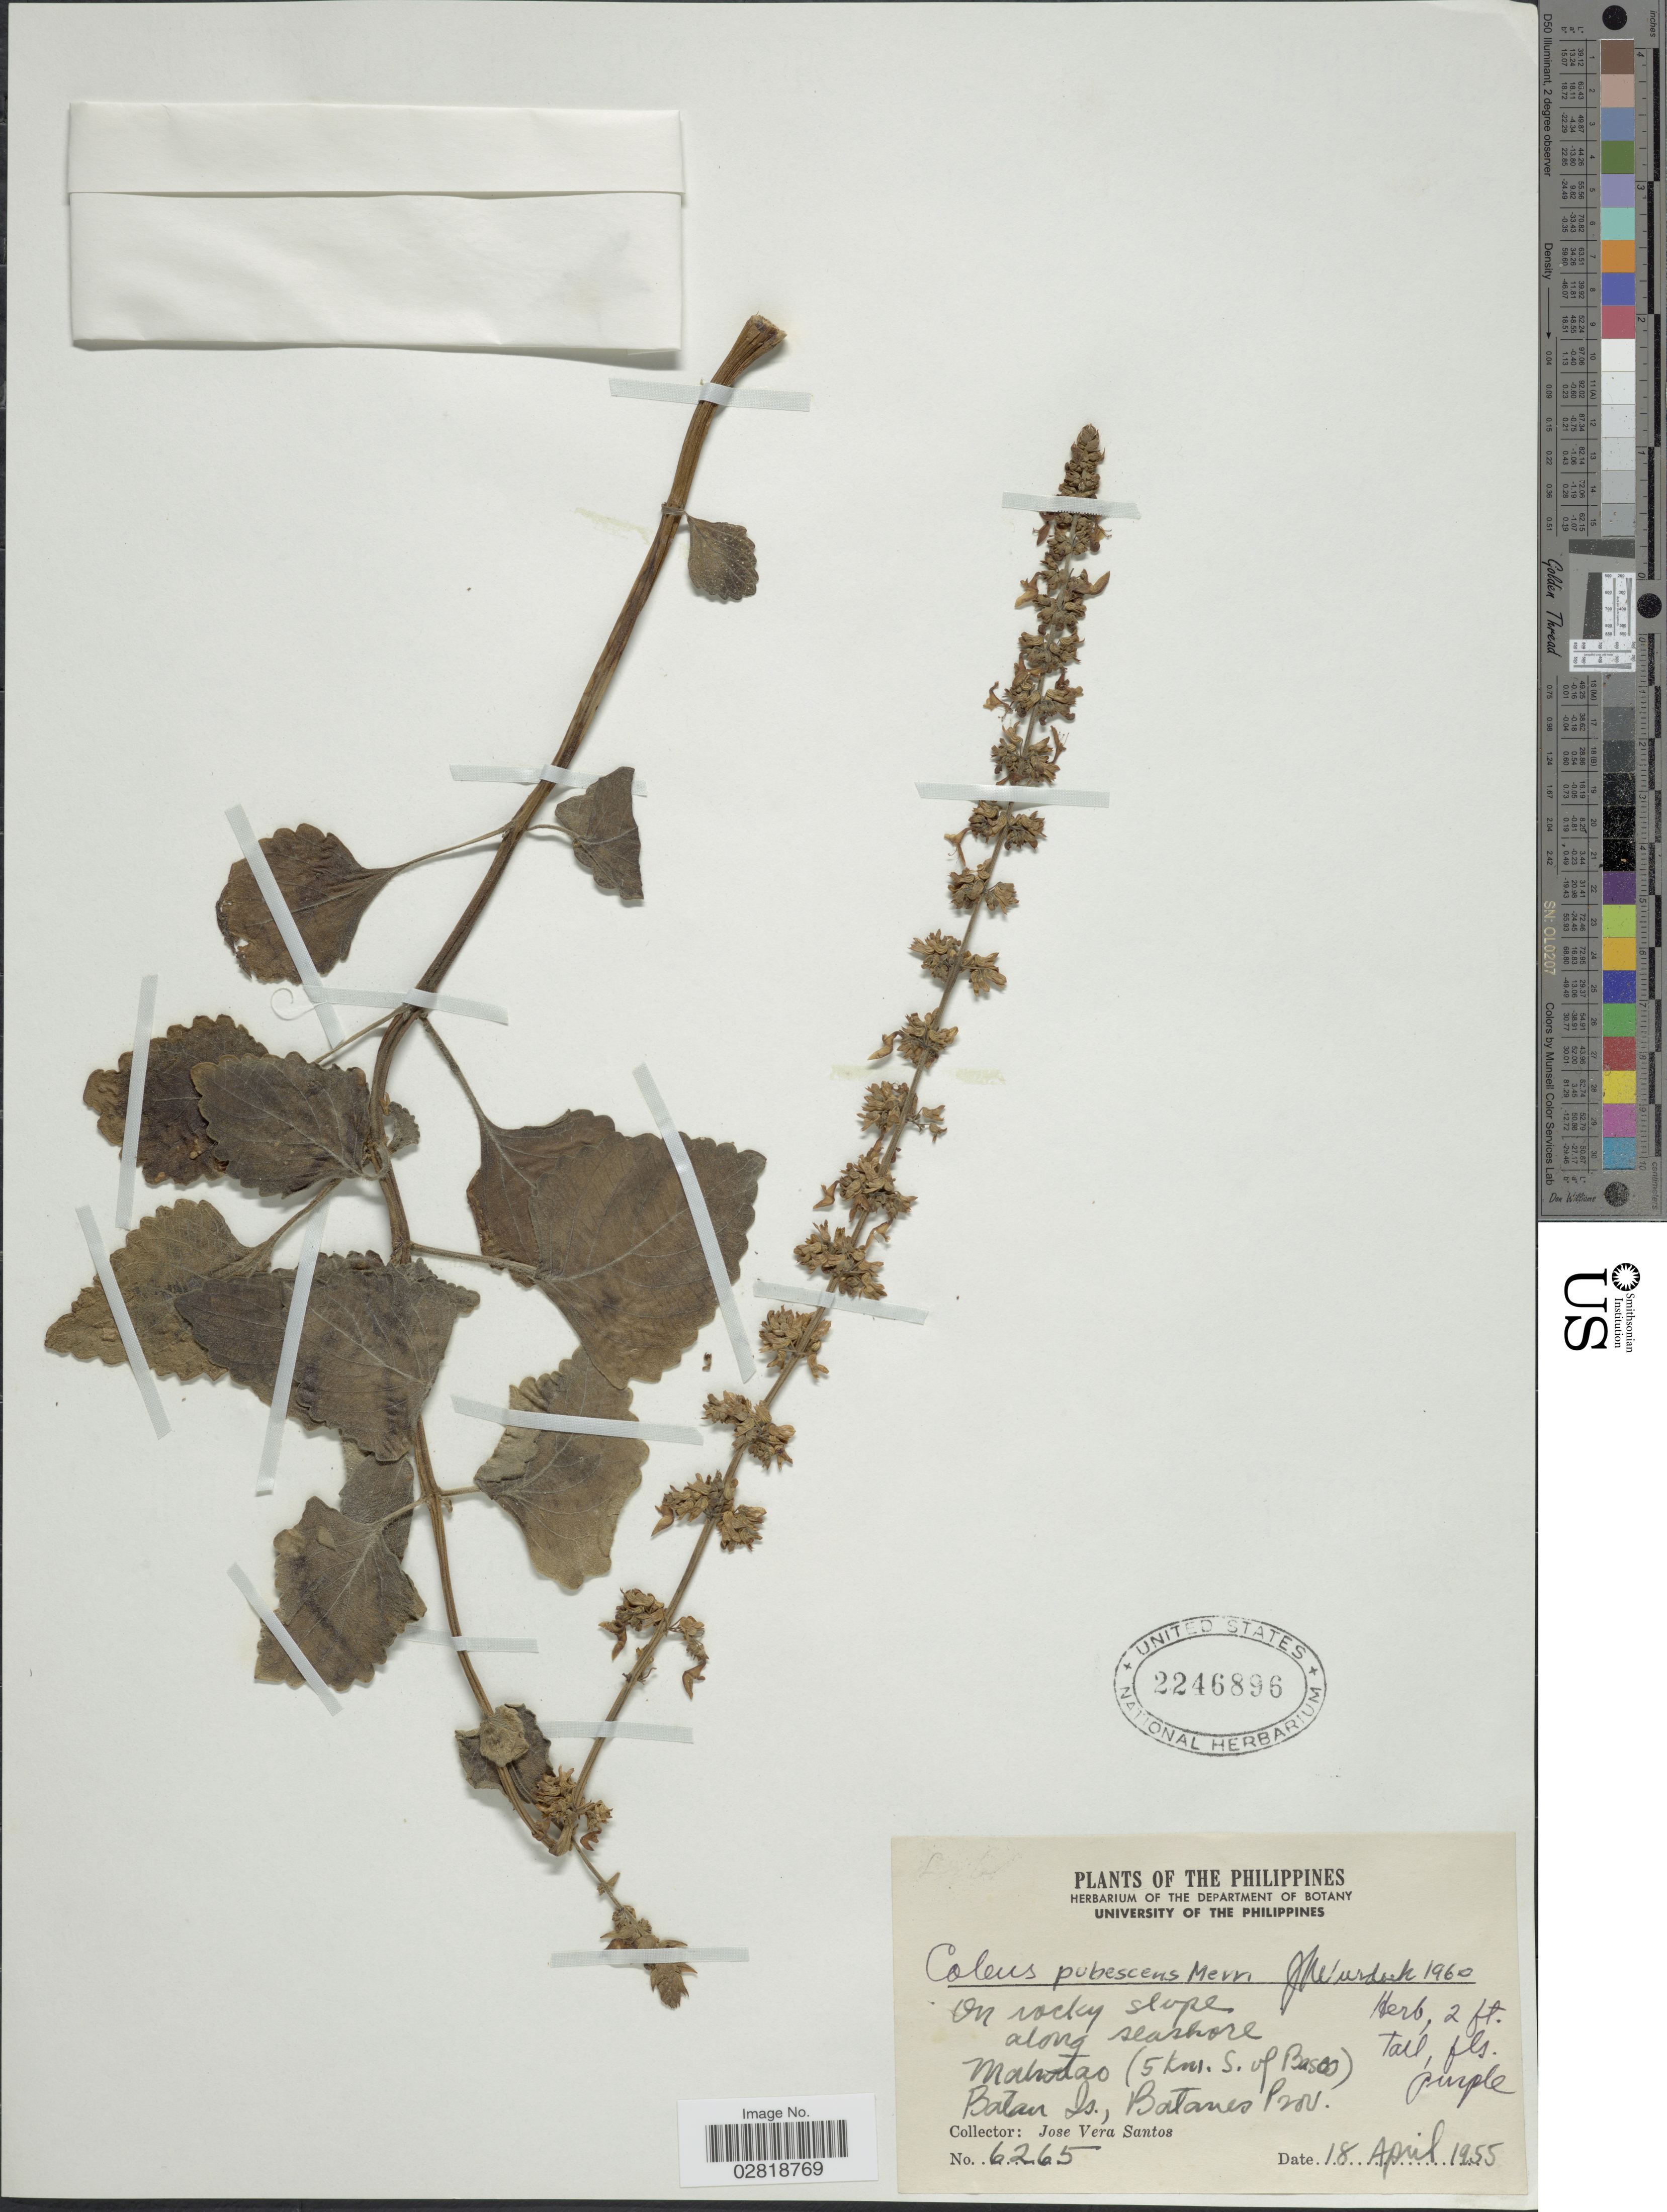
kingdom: Plantae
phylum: Tracheophyta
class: Magnoliopsida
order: Lamiales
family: Lamiaceae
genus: Plectranthus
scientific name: Plectranthus scutellarioides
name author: (L.) R. Br.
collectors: J. Santos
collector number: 6265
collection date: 1955-04-18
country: Philippines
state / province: Cagayan Valley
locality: Manodao (5 km. S. of Basao [interpreted]) Batan Is., Batanes Prov.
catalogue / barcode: US 2246896